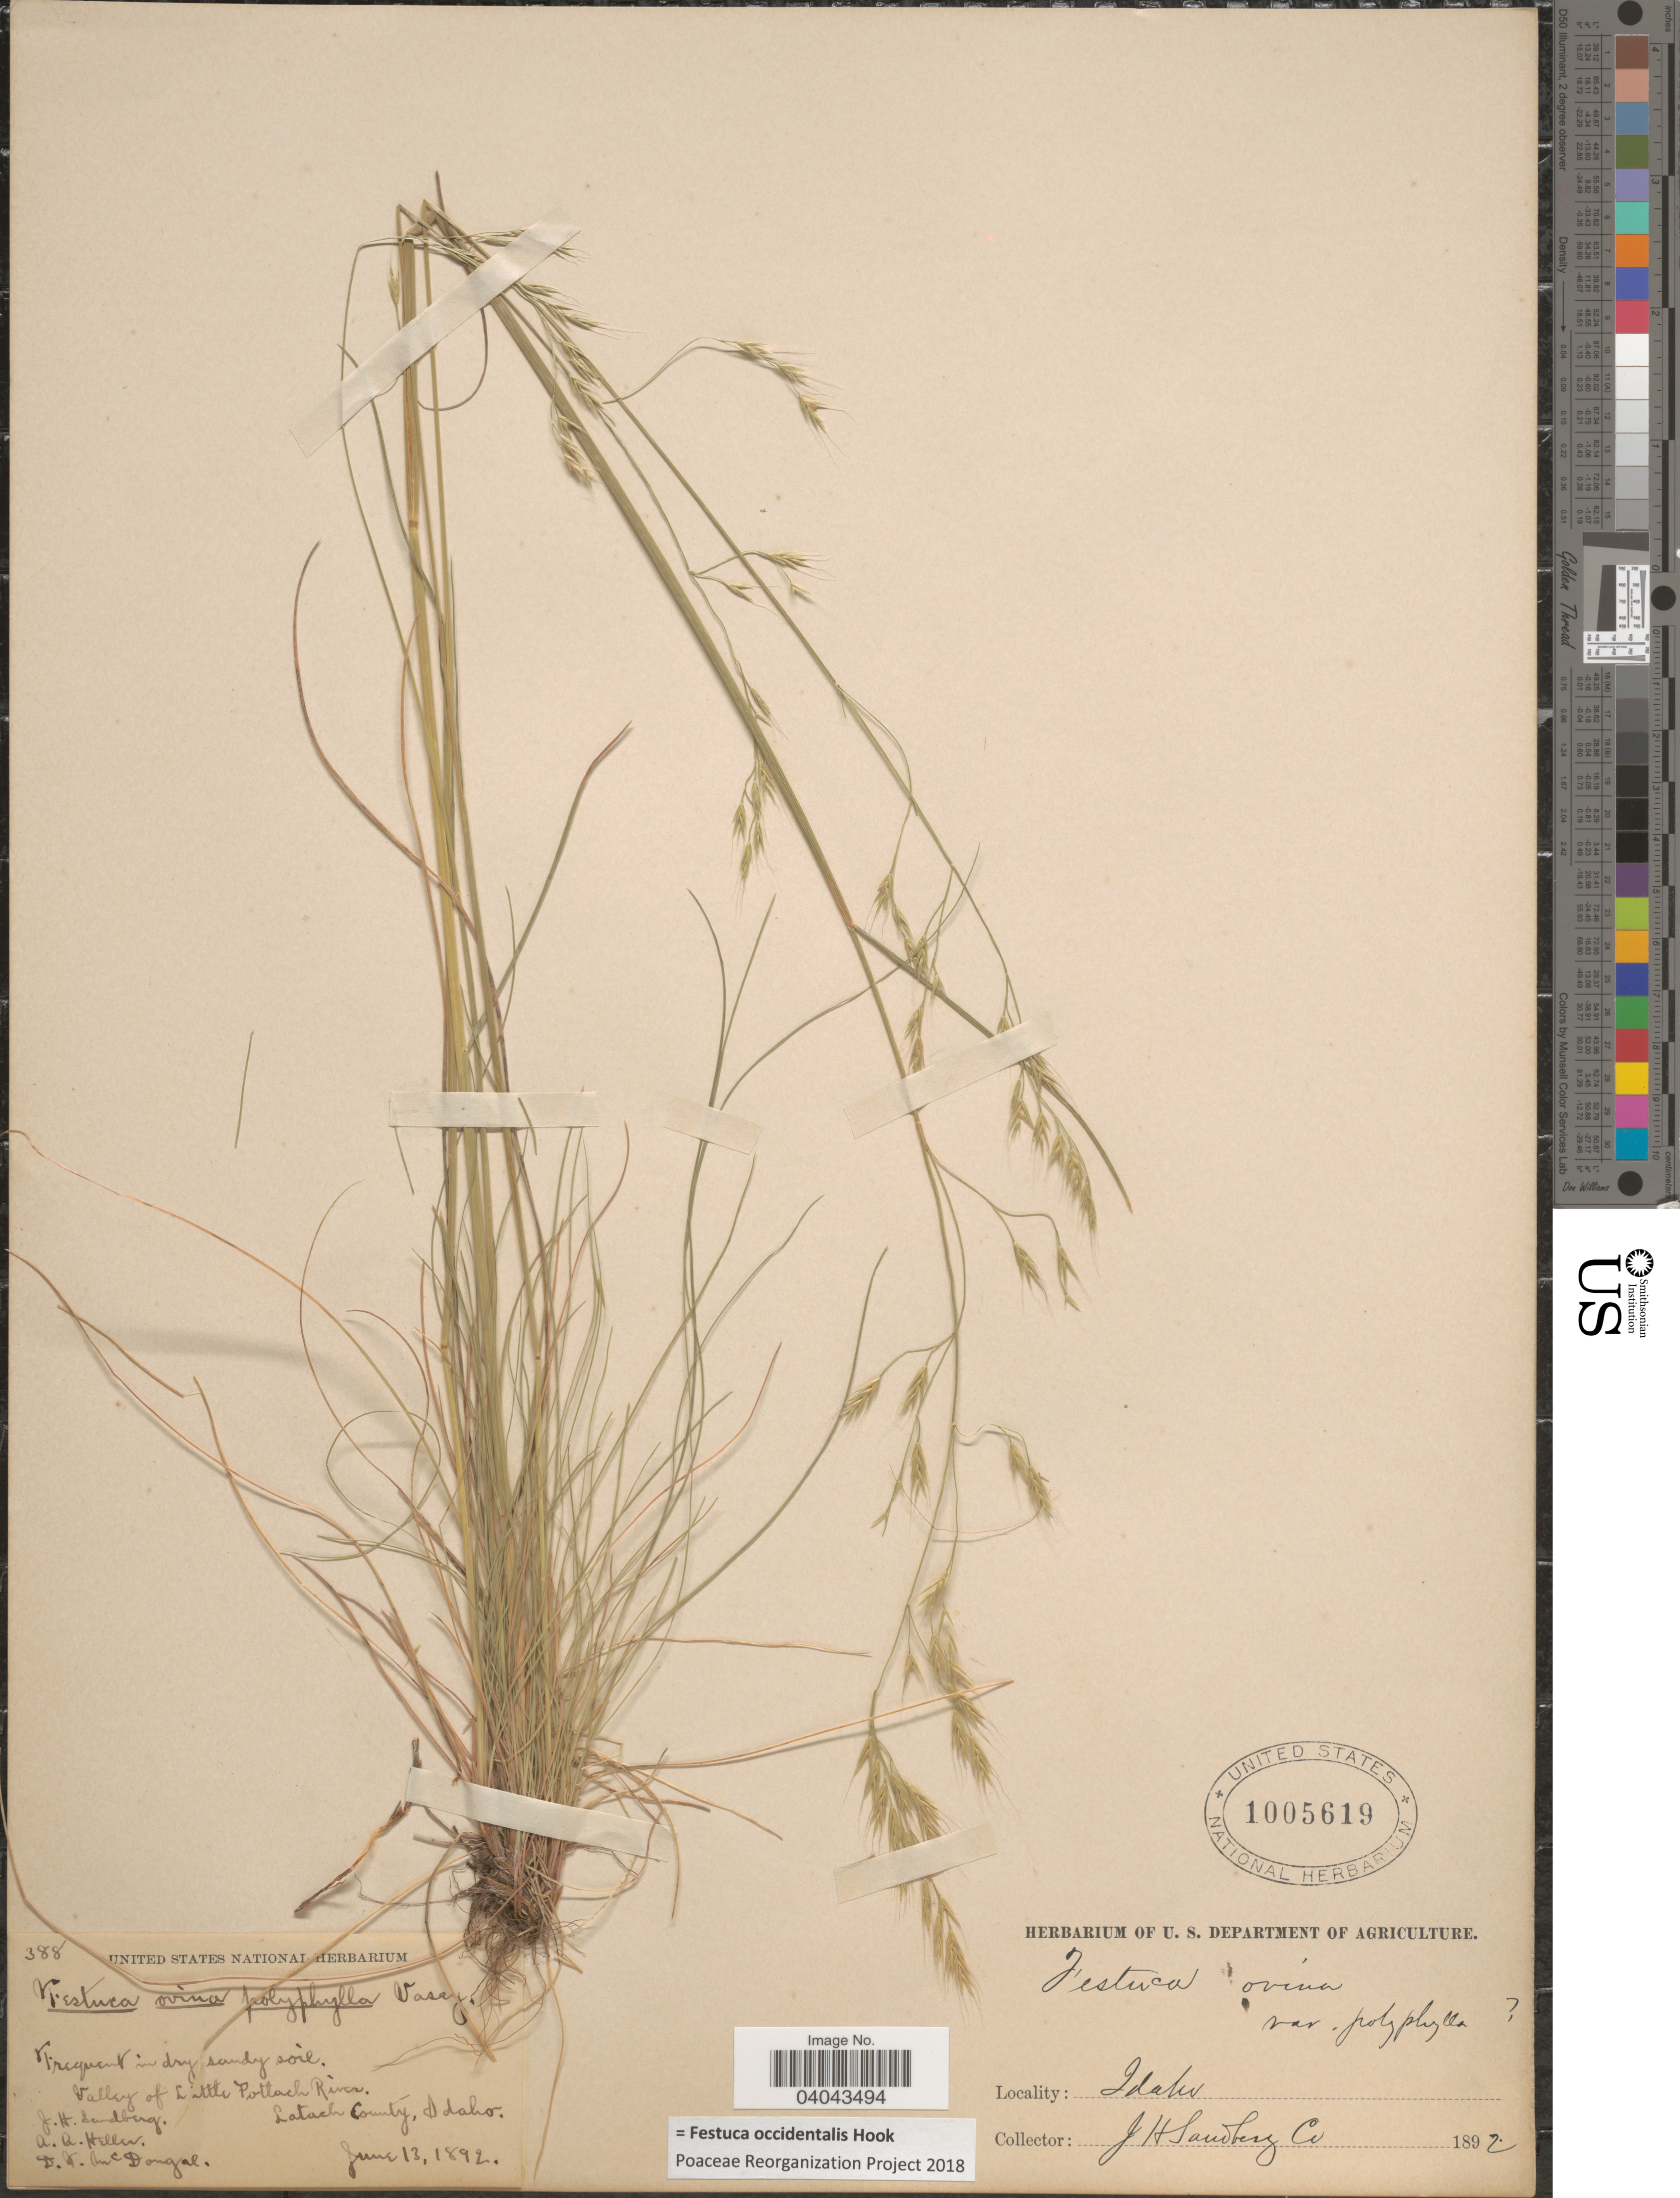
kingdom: Plantae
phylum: Tracheophyta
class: Liliopsida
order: Poales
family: Poaceae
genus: Festuca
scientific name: Festuca occidentalis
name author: Hook.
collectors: J. H. Sandberg, A. A. Heller & D. McDougal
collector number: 388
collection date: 1892-06-13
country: United States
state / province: Idaho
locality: Valley of Little Potlach River. Latah County.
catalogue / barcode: US 1005619